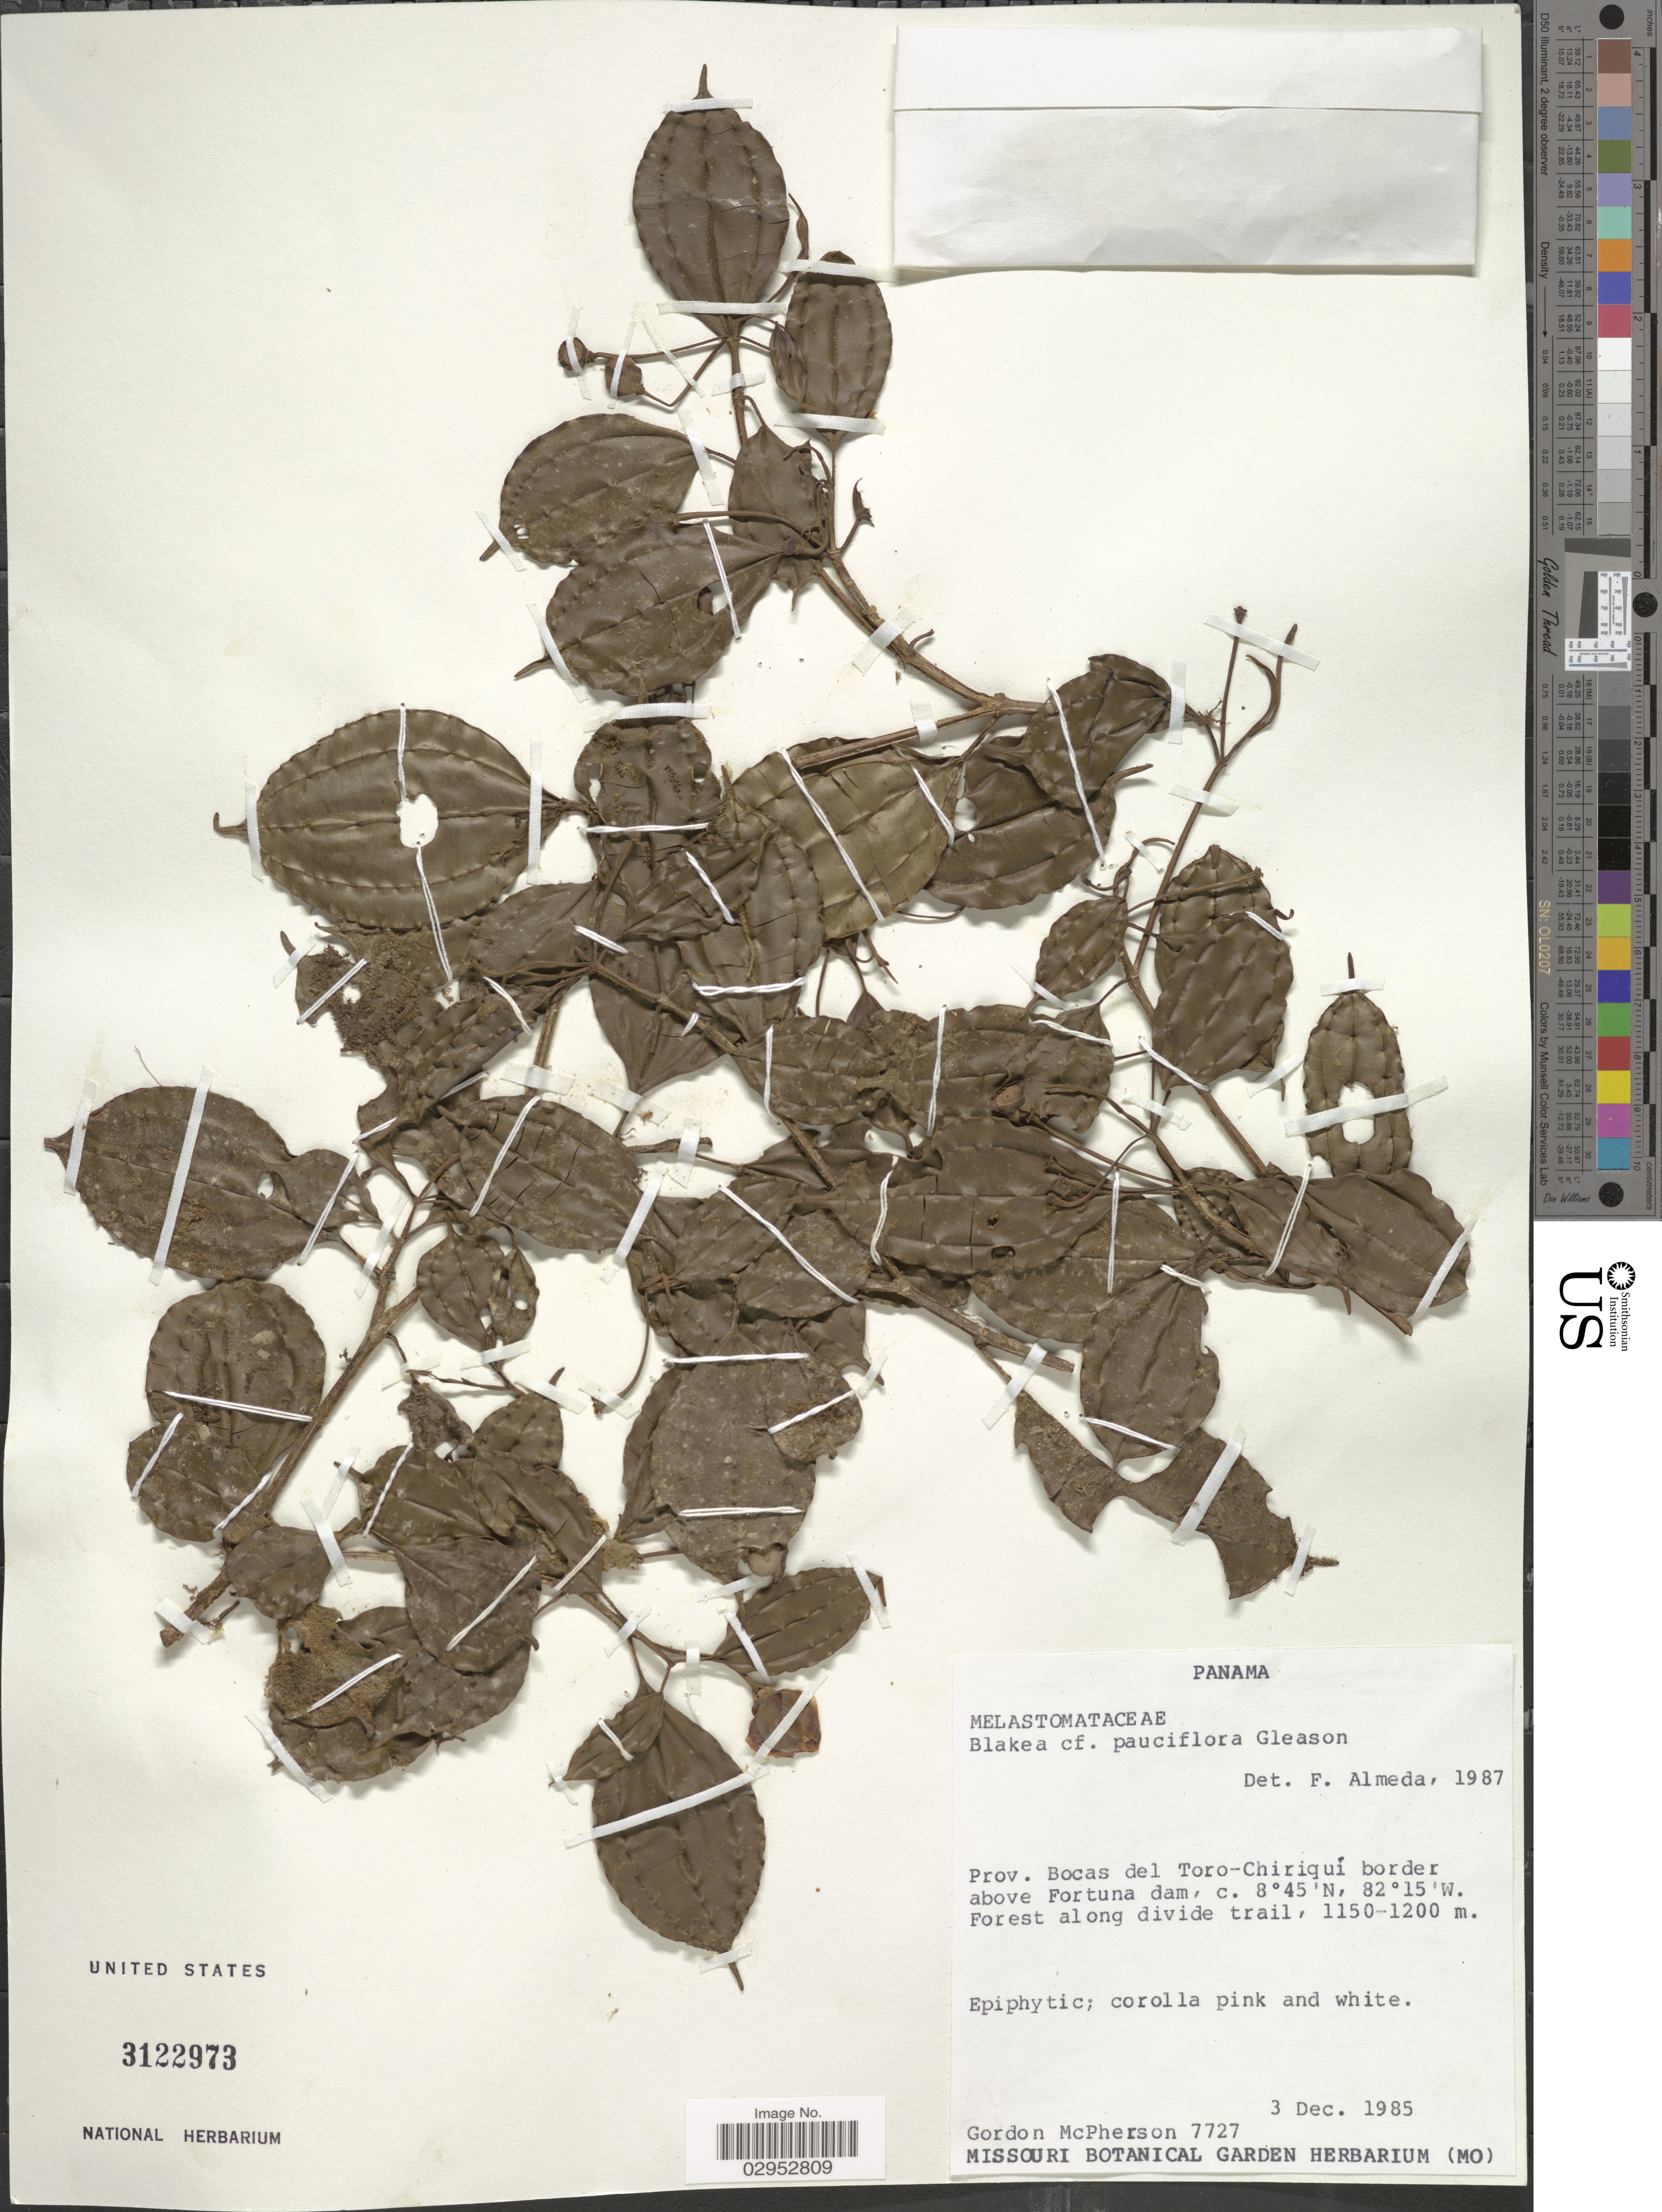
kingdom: Plantae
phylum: Tracheophyta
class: Magnoliopsida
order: Myrtales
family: Melastomataceae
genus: Blakea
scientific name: Blakea pauciflora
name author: Gleason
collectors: G. McPherson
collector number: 7727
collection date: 1985-12-03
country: Panama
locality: Prov. Bocas del Toro-Chiriquí border above Fortuna dam.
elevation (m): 1150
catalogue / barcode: US 3122973